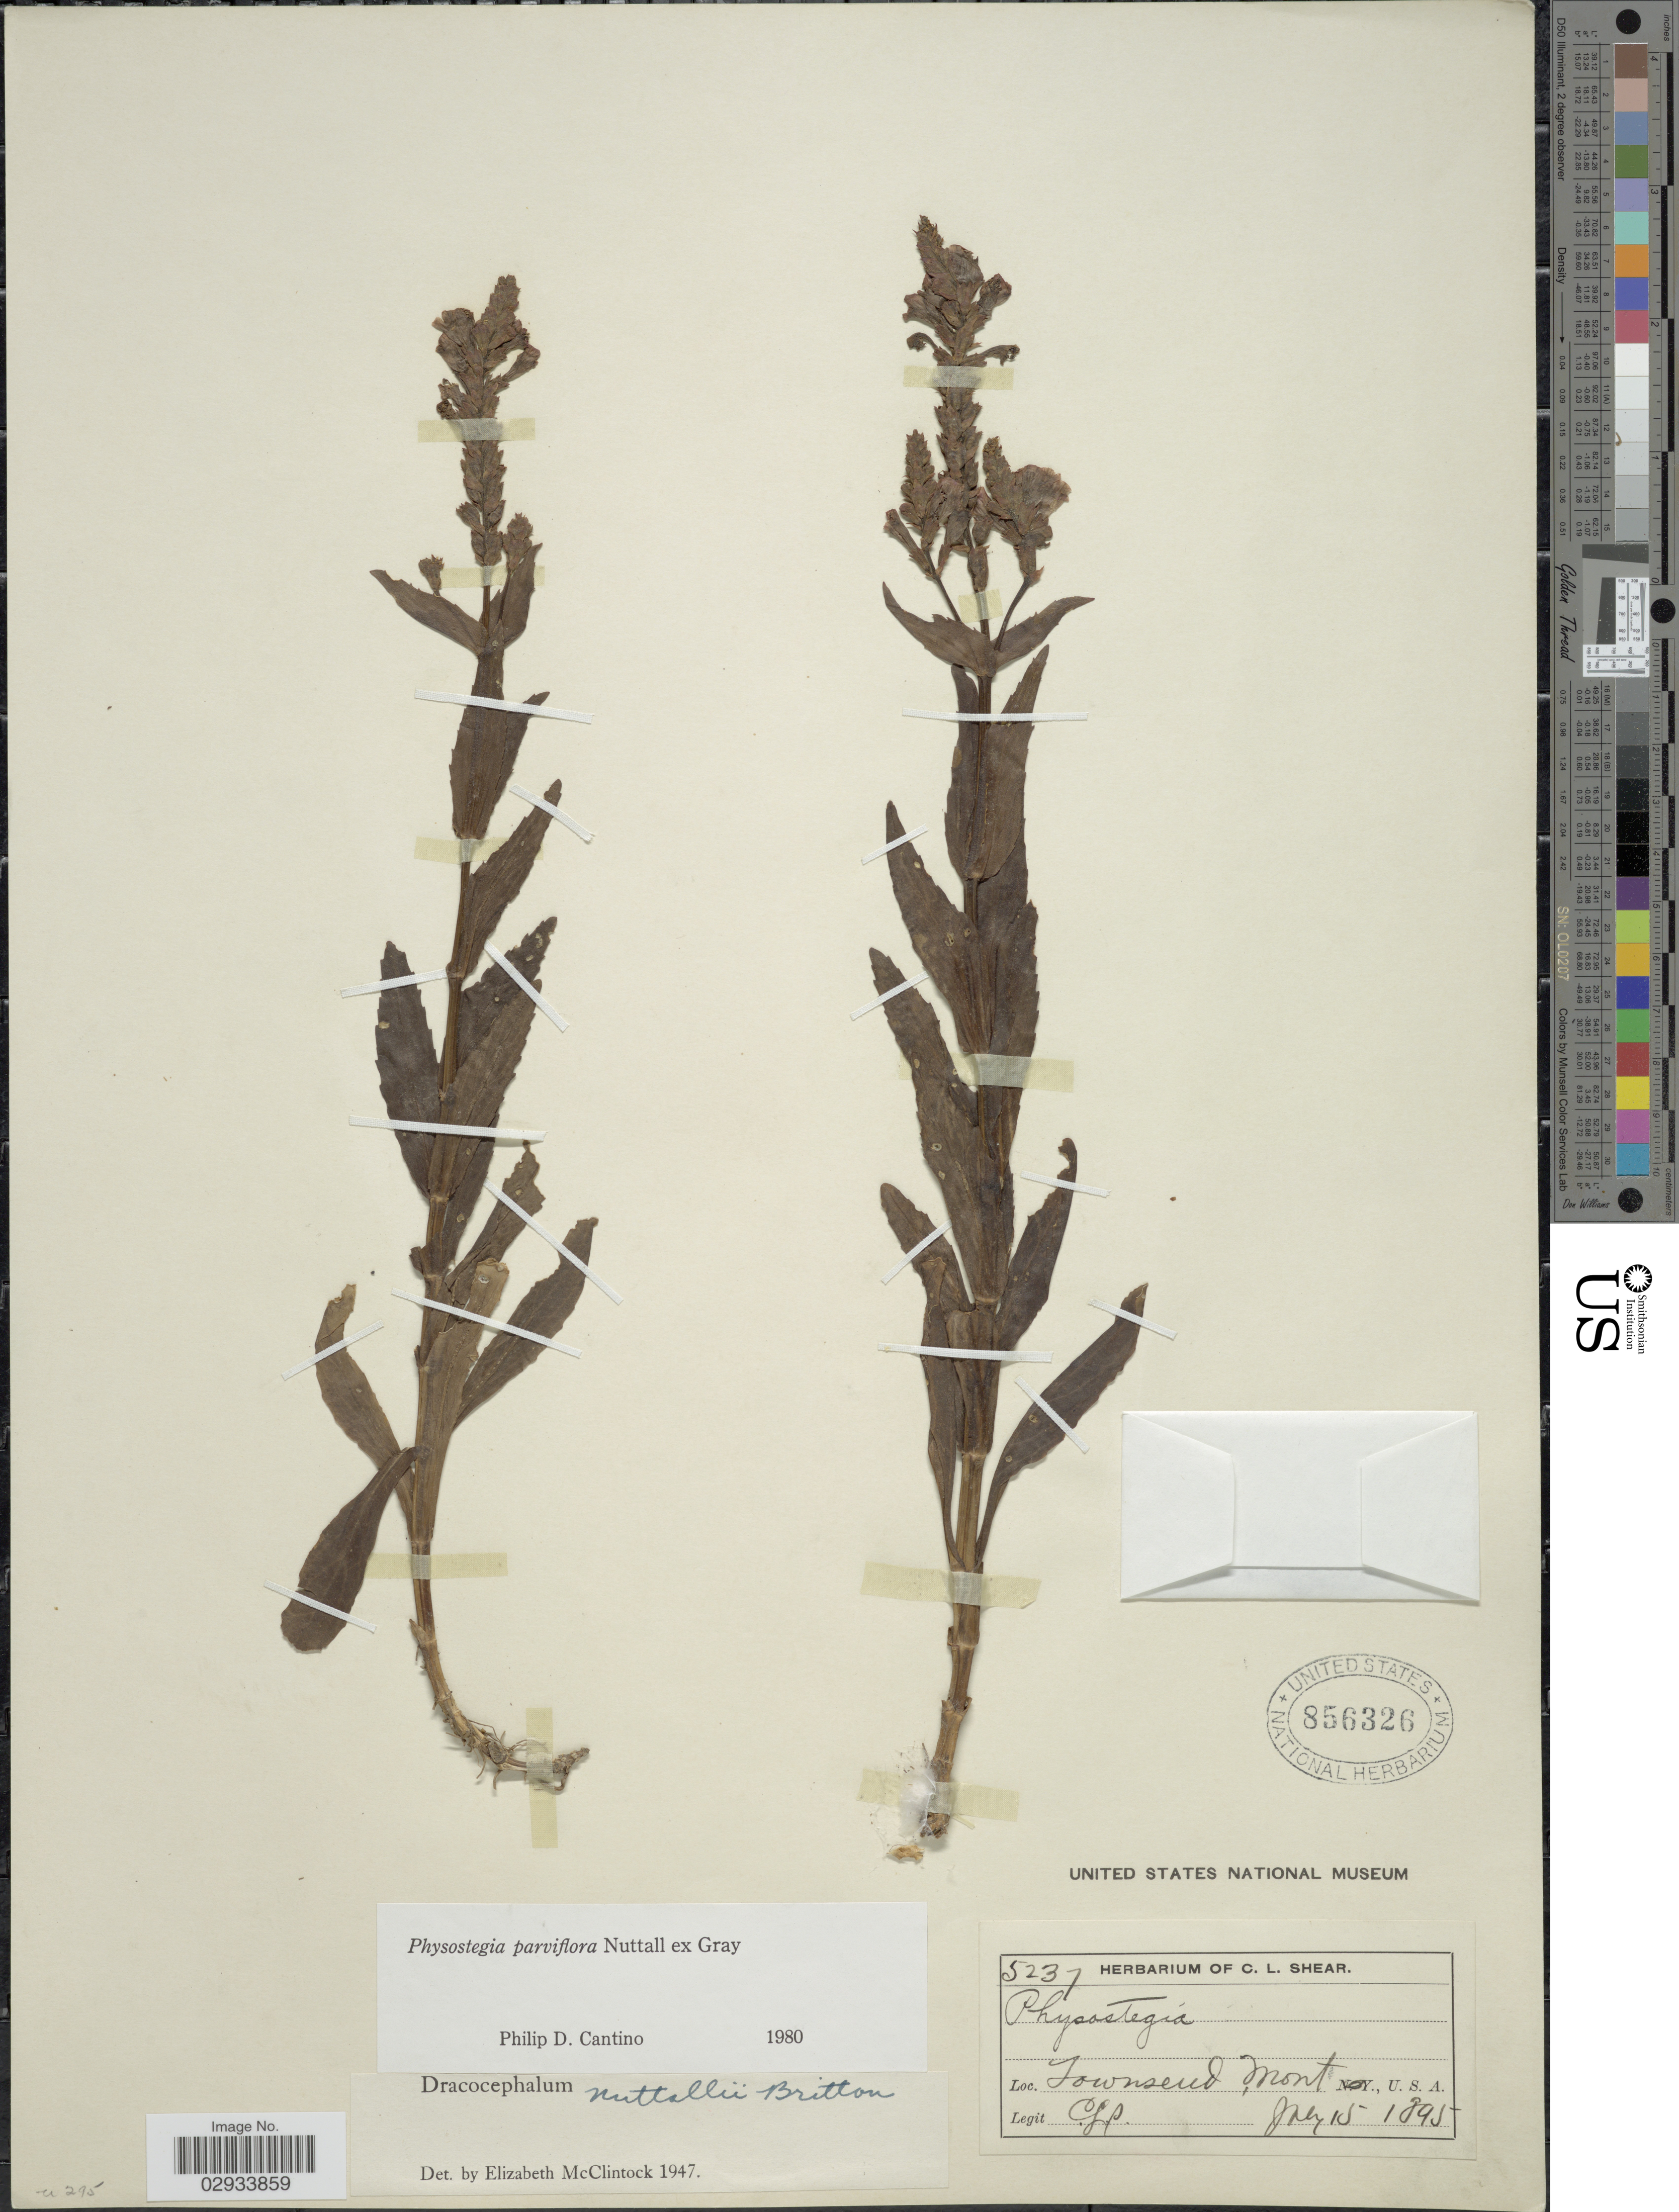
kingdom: Plantae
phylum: Tracheophyta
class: Magnoliopsida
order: Lamiales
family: Lamiaceae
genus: Physostegia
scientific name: Physostegia parviflora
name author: Nutt. ex A. Gray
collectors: C. L. Shear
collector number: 5237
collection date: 1895-07-15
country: United States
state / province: Montana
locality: Townsend, Mont.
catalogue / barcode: US 856326